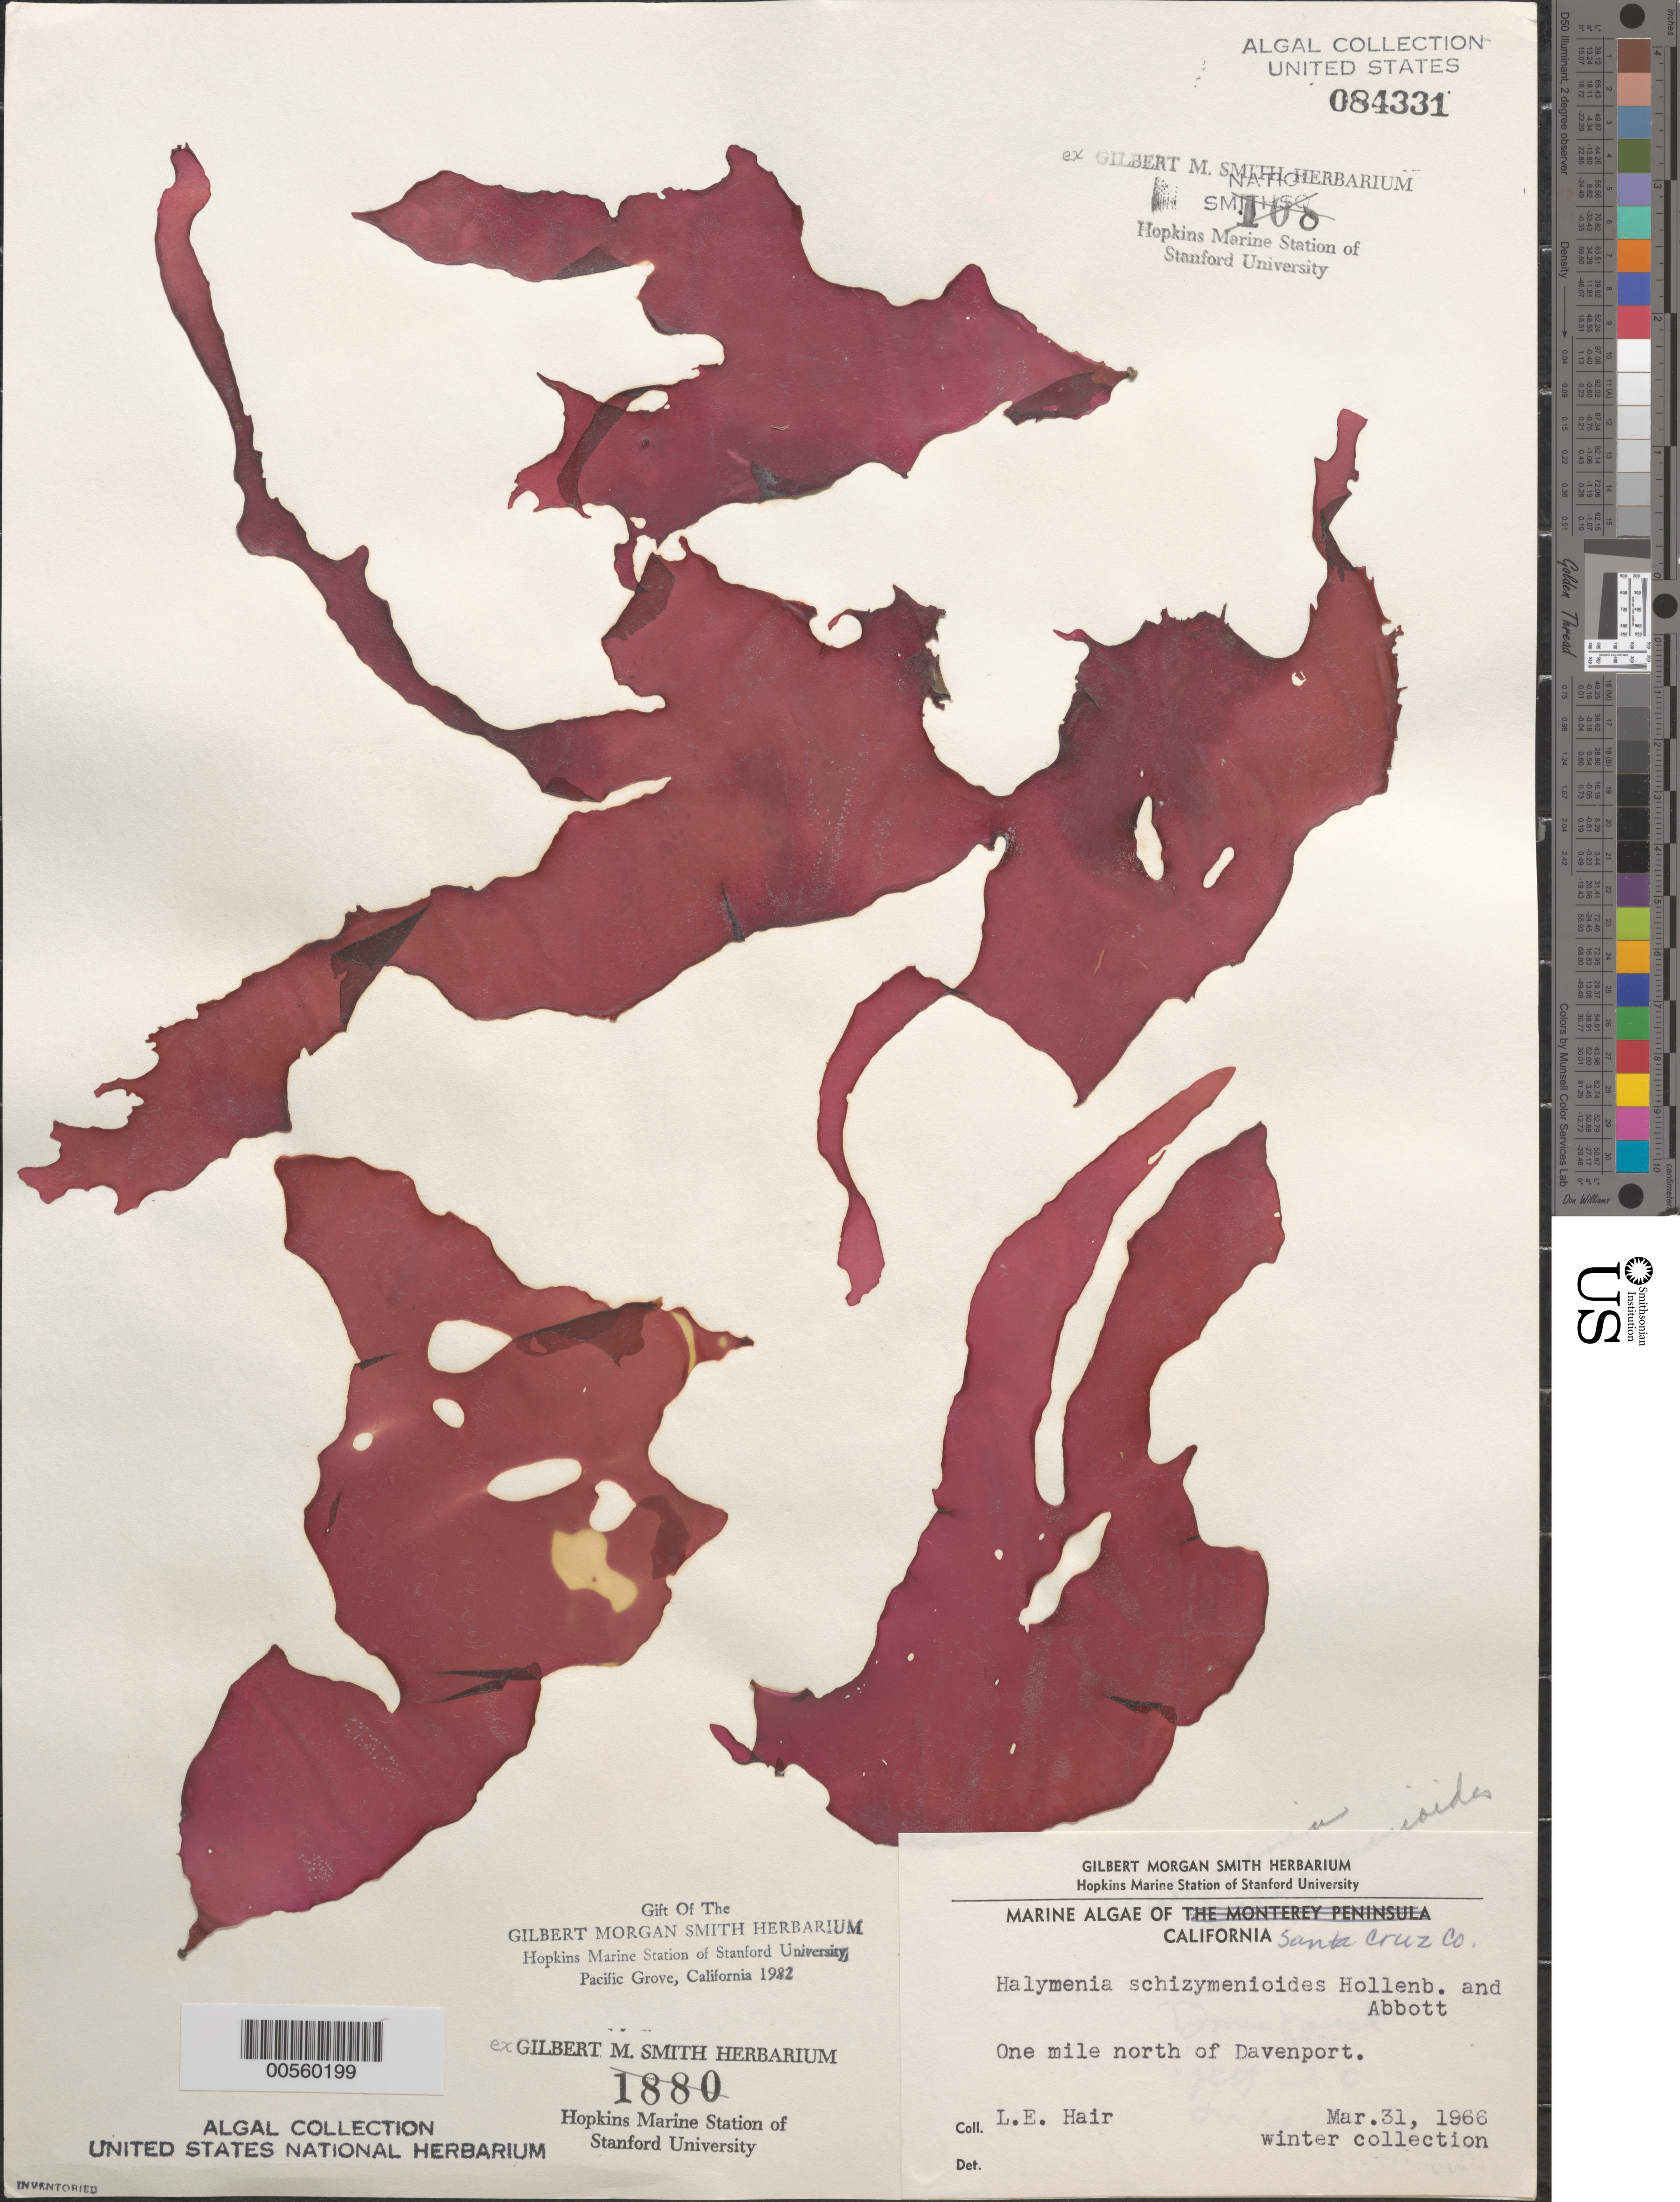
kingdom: Plantae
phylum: Rhodophyta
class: Florideophyceae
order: Halymeniales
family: Halymeniaceae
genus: Halymenia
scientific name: Halymenia schizymenioides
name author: Hollenb. & I.A. Abbott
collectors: L. Hair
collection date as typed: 31 Mar 1966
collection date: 1966-03-31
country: United States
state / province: California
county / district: Santa Cruz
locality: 1 mile north of Davenport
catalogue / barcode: US 84331